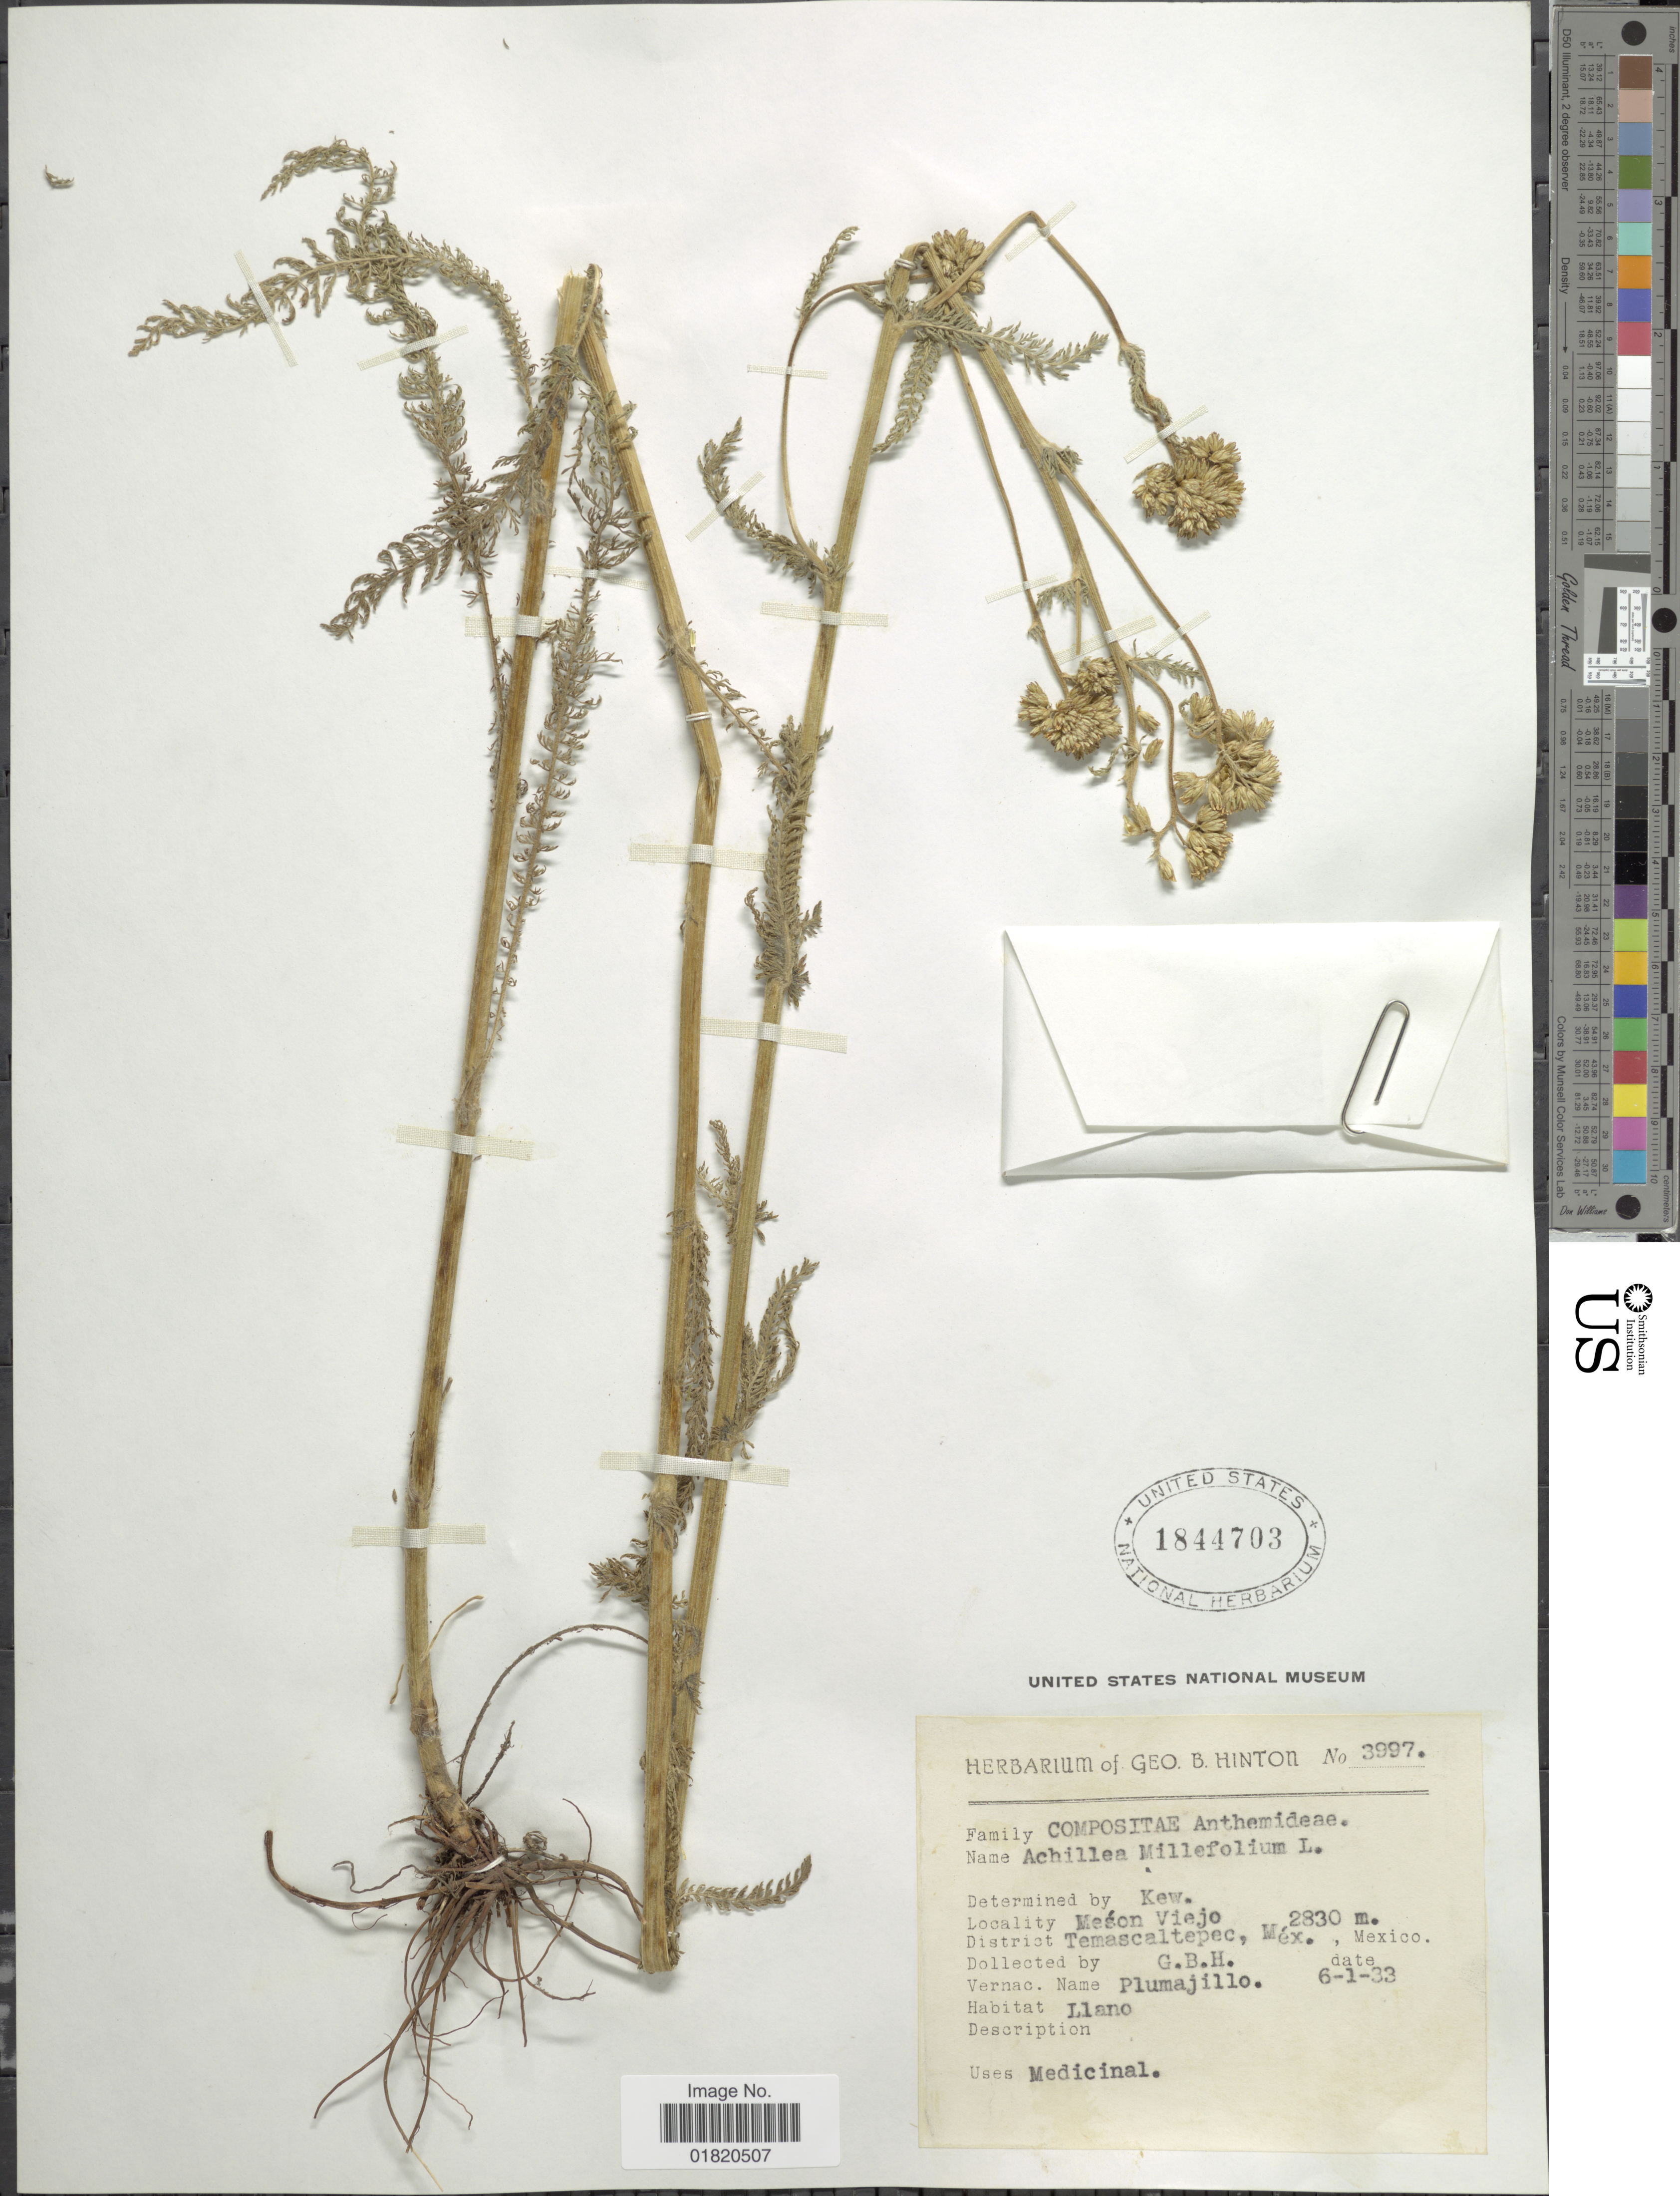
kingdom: Plantae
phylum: Tracheophyta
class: Magnoliopsida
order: Asterales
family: Asteraceae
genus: Achillea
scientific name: Achillea lanulosa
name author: Nutt.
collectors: G. B. Hinton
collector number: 3997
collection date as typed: Transcribed d/m/y: 1/6/33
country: Mexico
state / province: México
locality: Meson Viejo. District Temascaltepec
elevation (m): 2830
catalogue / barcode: US 1844703